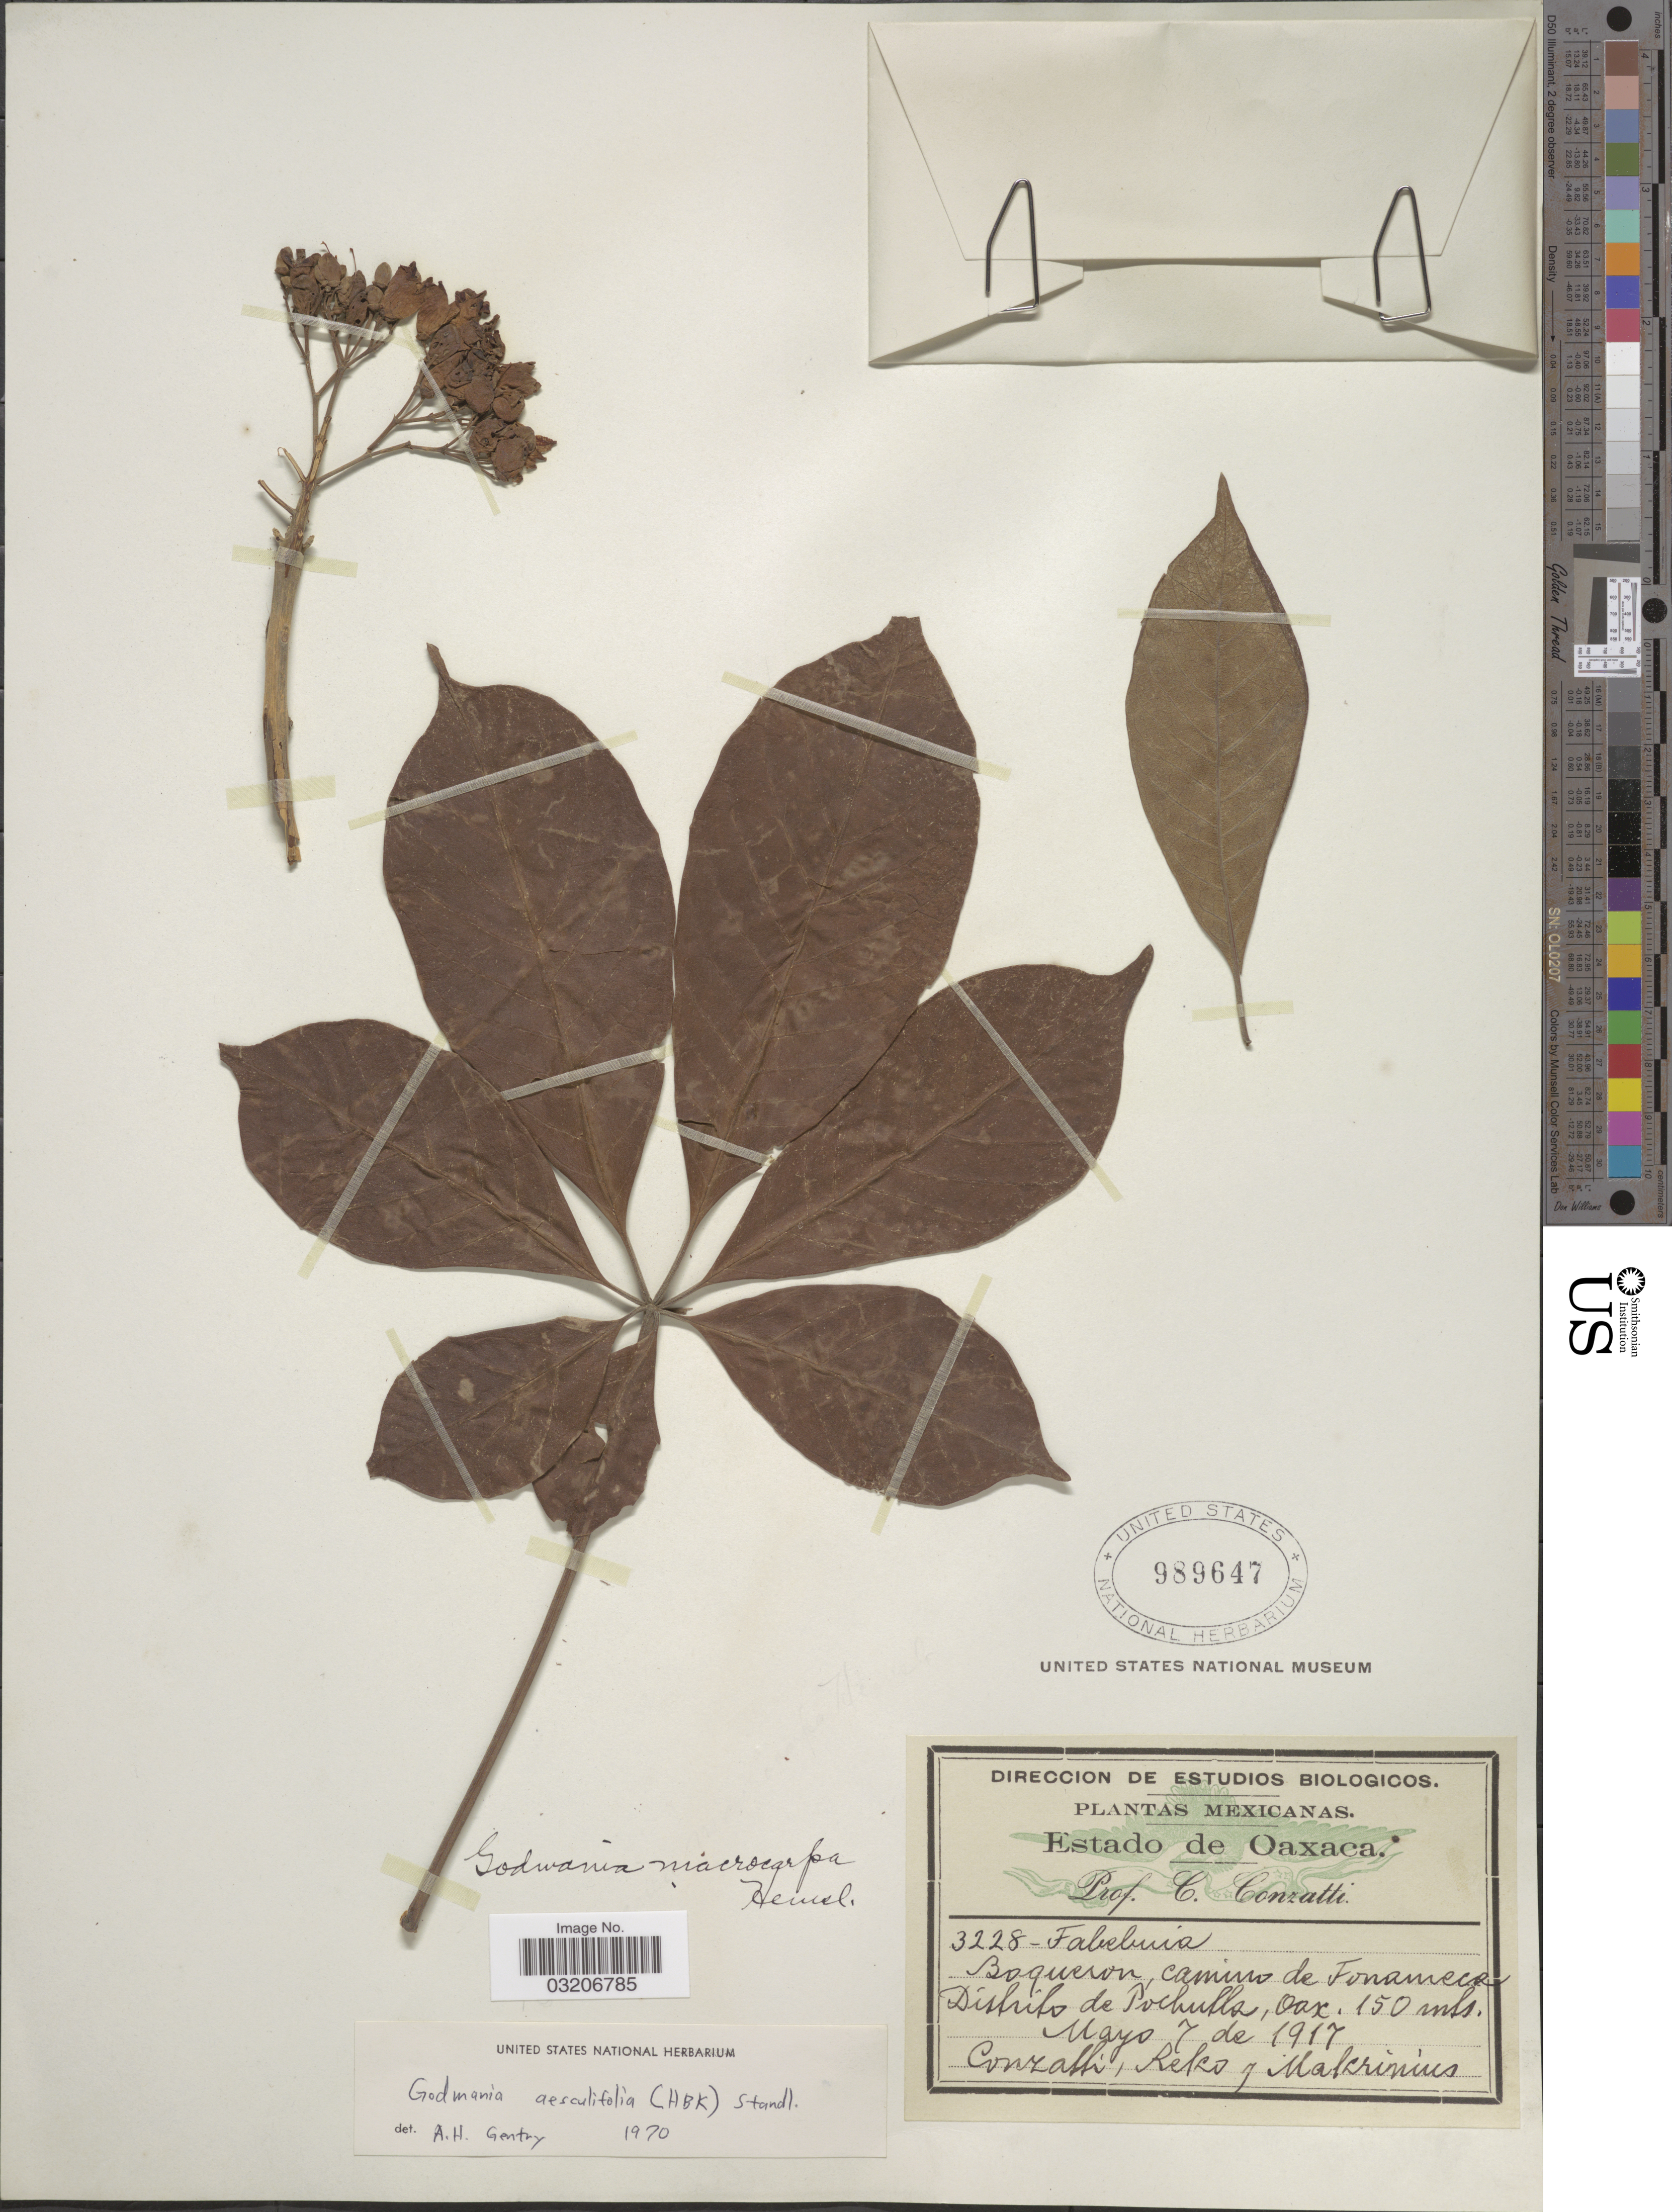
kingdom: Plantae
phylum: Tracheophyta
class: Magnoliopsida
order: Lamiales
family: Bignoniaceae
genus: Godmania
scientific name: Godmania aesculifolia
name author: Standl.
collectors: C. Conzatti, -. Reko & -. Makrinius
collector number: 3228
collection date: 1917-05-07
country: Mexico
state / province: Oaxaca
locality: Boqueron, camino de Tonameca. Distrito de Pochutla.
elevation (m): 150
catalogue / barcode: US 989647